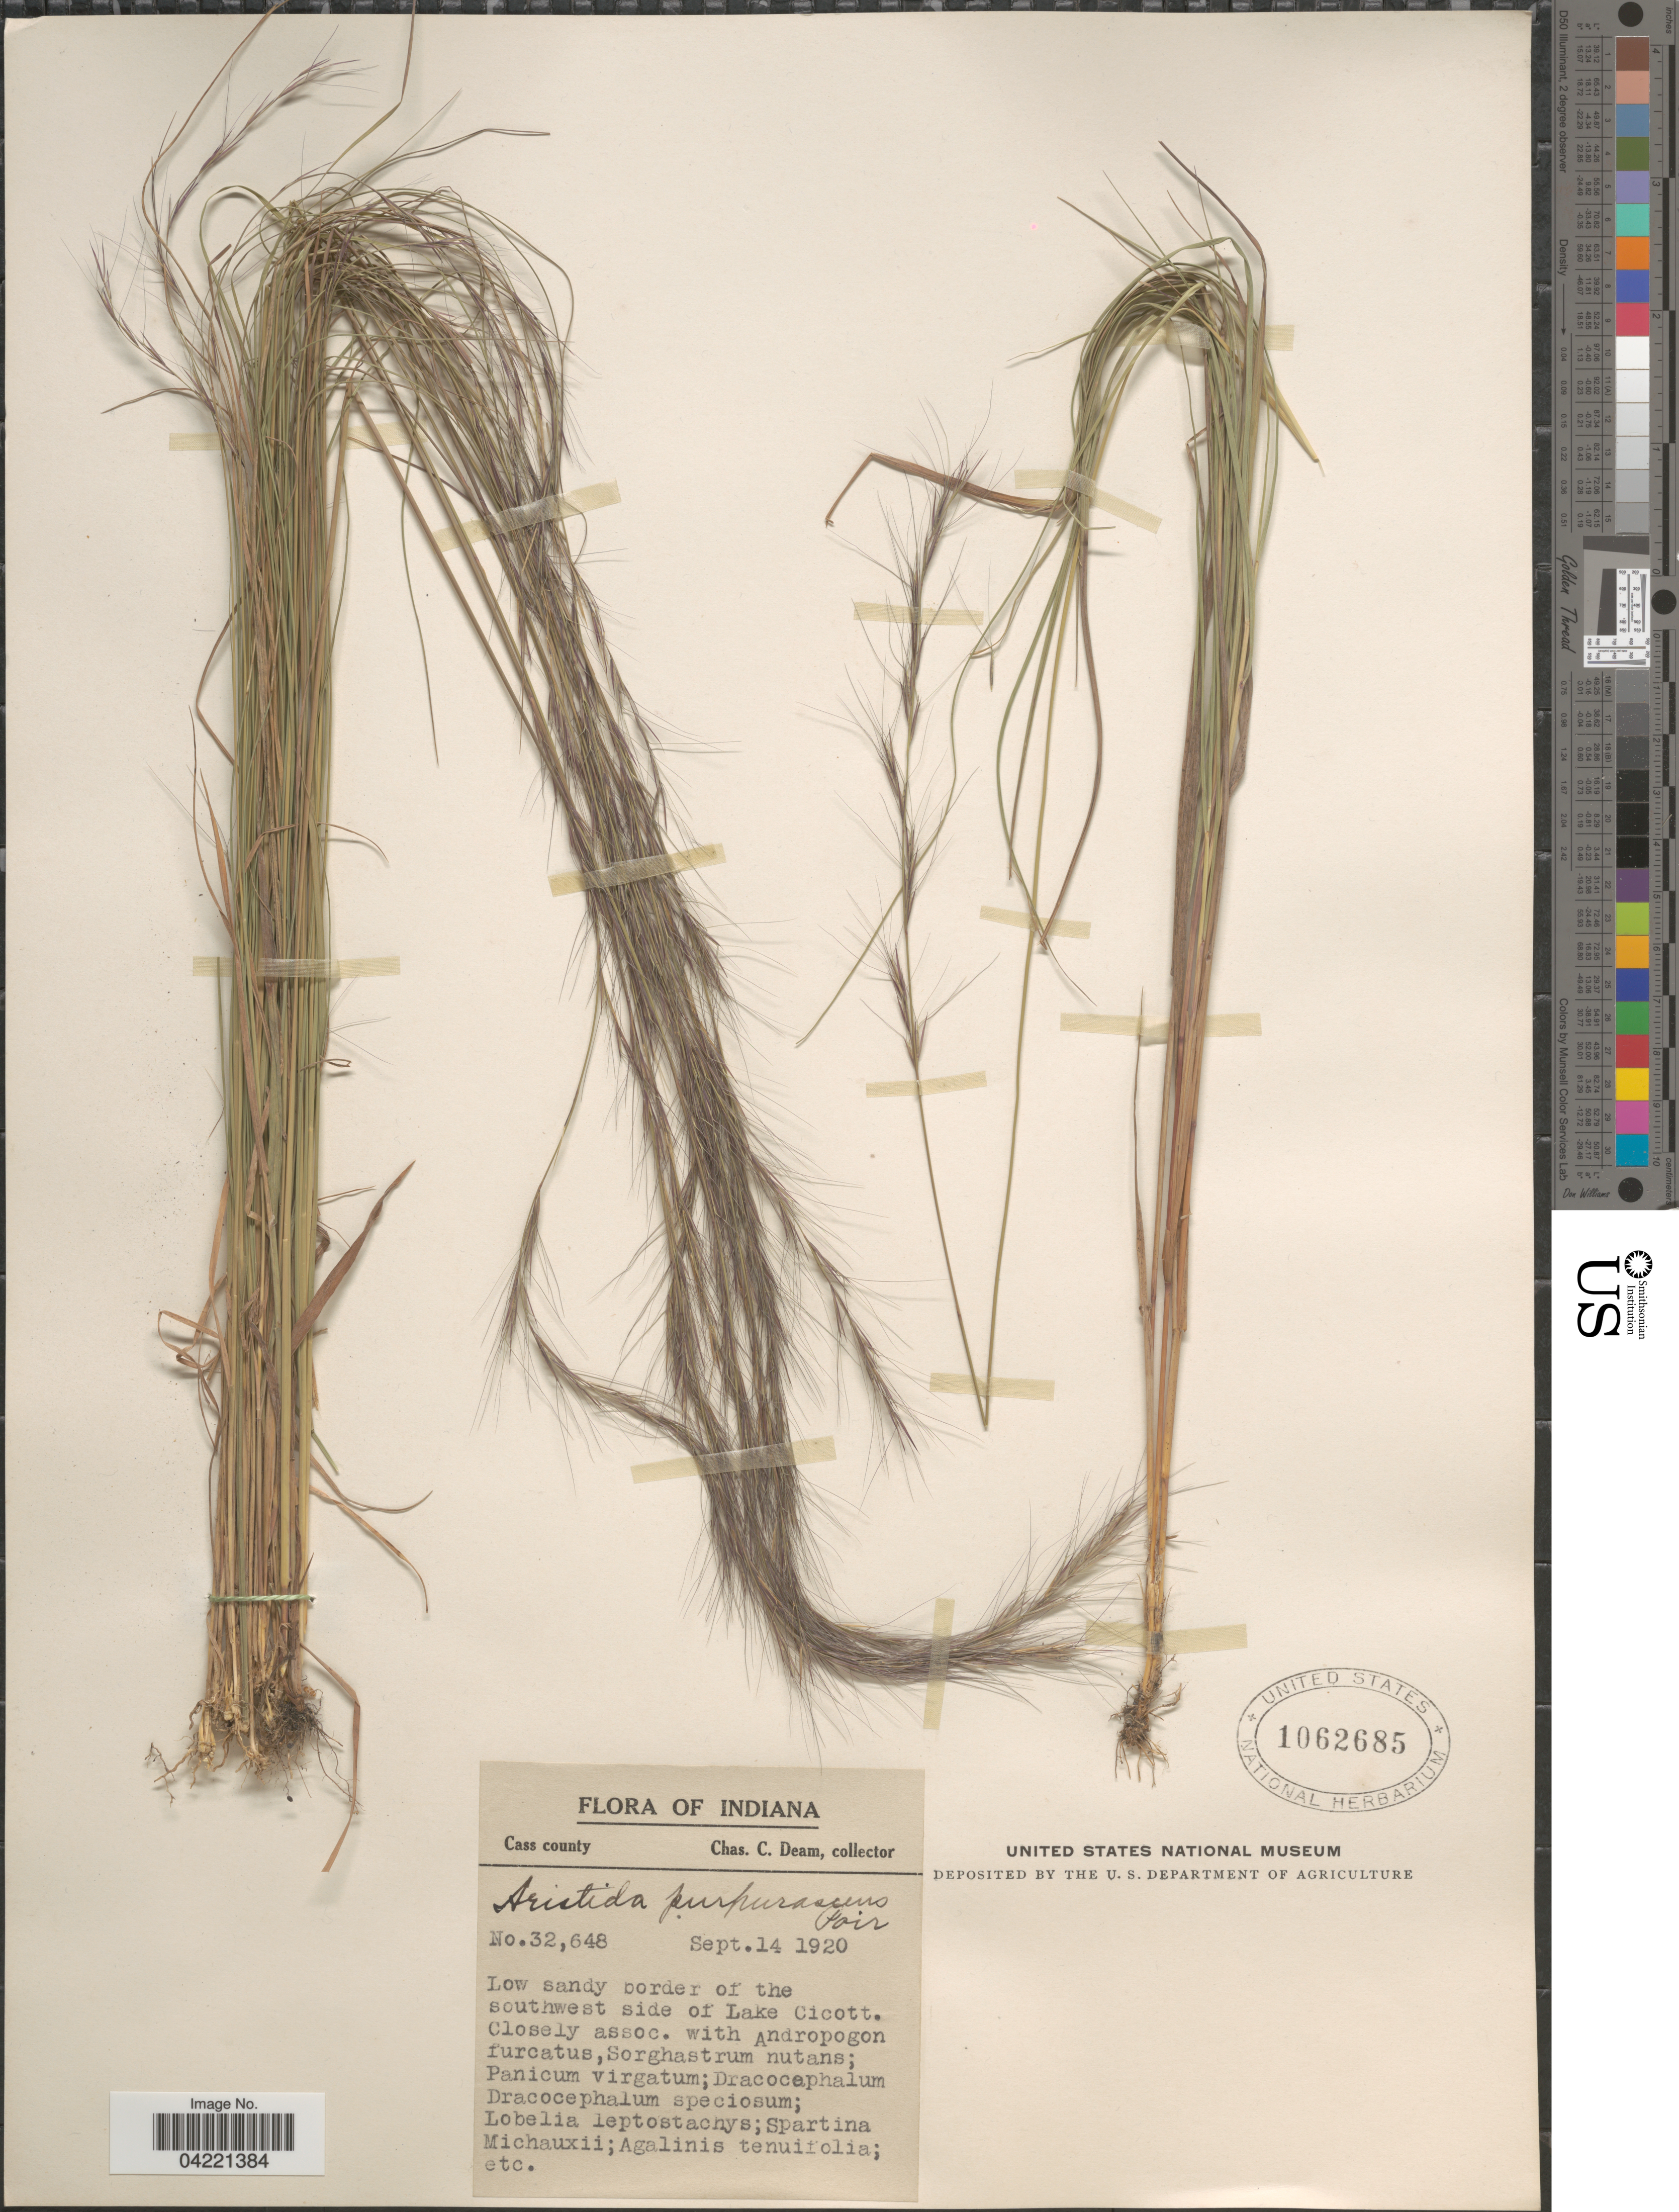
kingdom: Plantae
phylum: Tracheophyta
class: Liliopsida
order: Poales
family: Poaceae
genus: Aristida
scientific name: Aristida purpurascens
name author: Poir.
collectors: C. C. Deam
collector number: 32648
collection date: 1920-09-14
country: United States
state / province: Indiana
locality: Cass county. Low sandy border of the southwest side of Lake Cicott.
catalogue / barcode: US 1062685